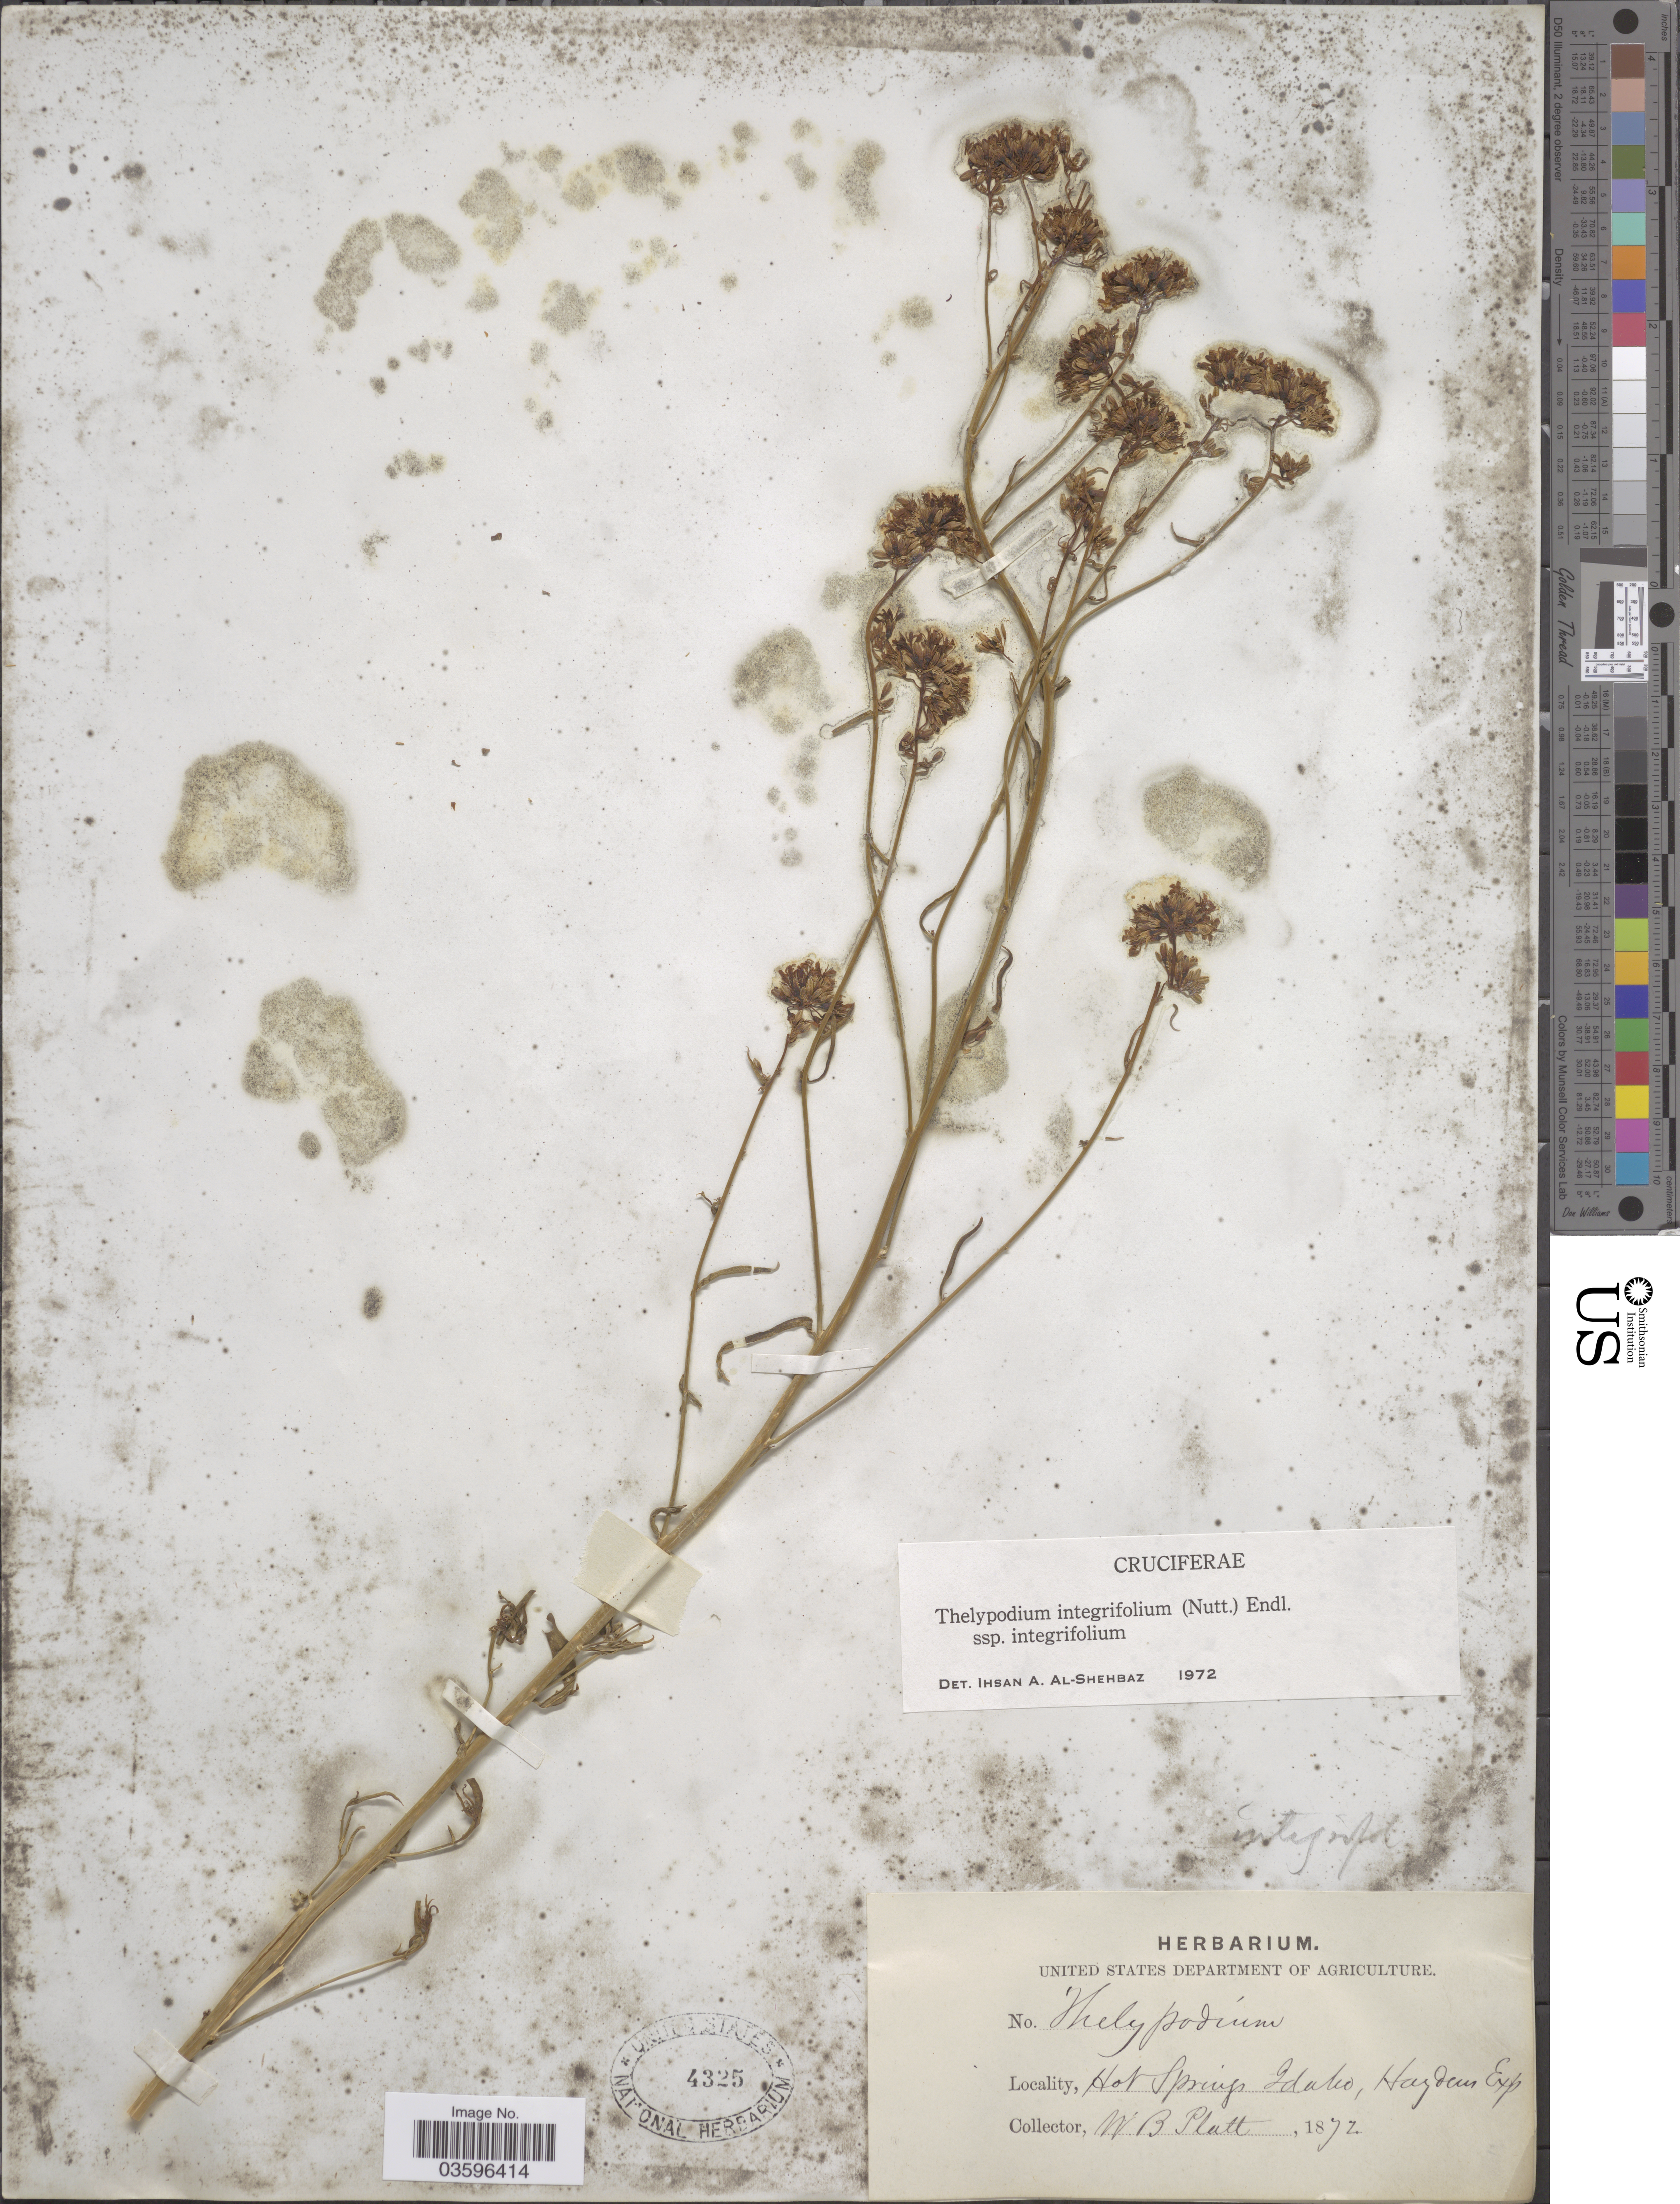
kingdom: Plantae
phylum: Tracheophyta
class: Magnoliopsida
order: Brassicales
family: Brassicaceae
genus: Thelypodium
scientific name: Thelypodium integrifolium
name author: (Nutt.) Endl.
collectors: W. B. Platt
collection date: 1872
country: United States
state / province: Idaho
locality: Hot Springs.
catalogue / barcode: US 4325